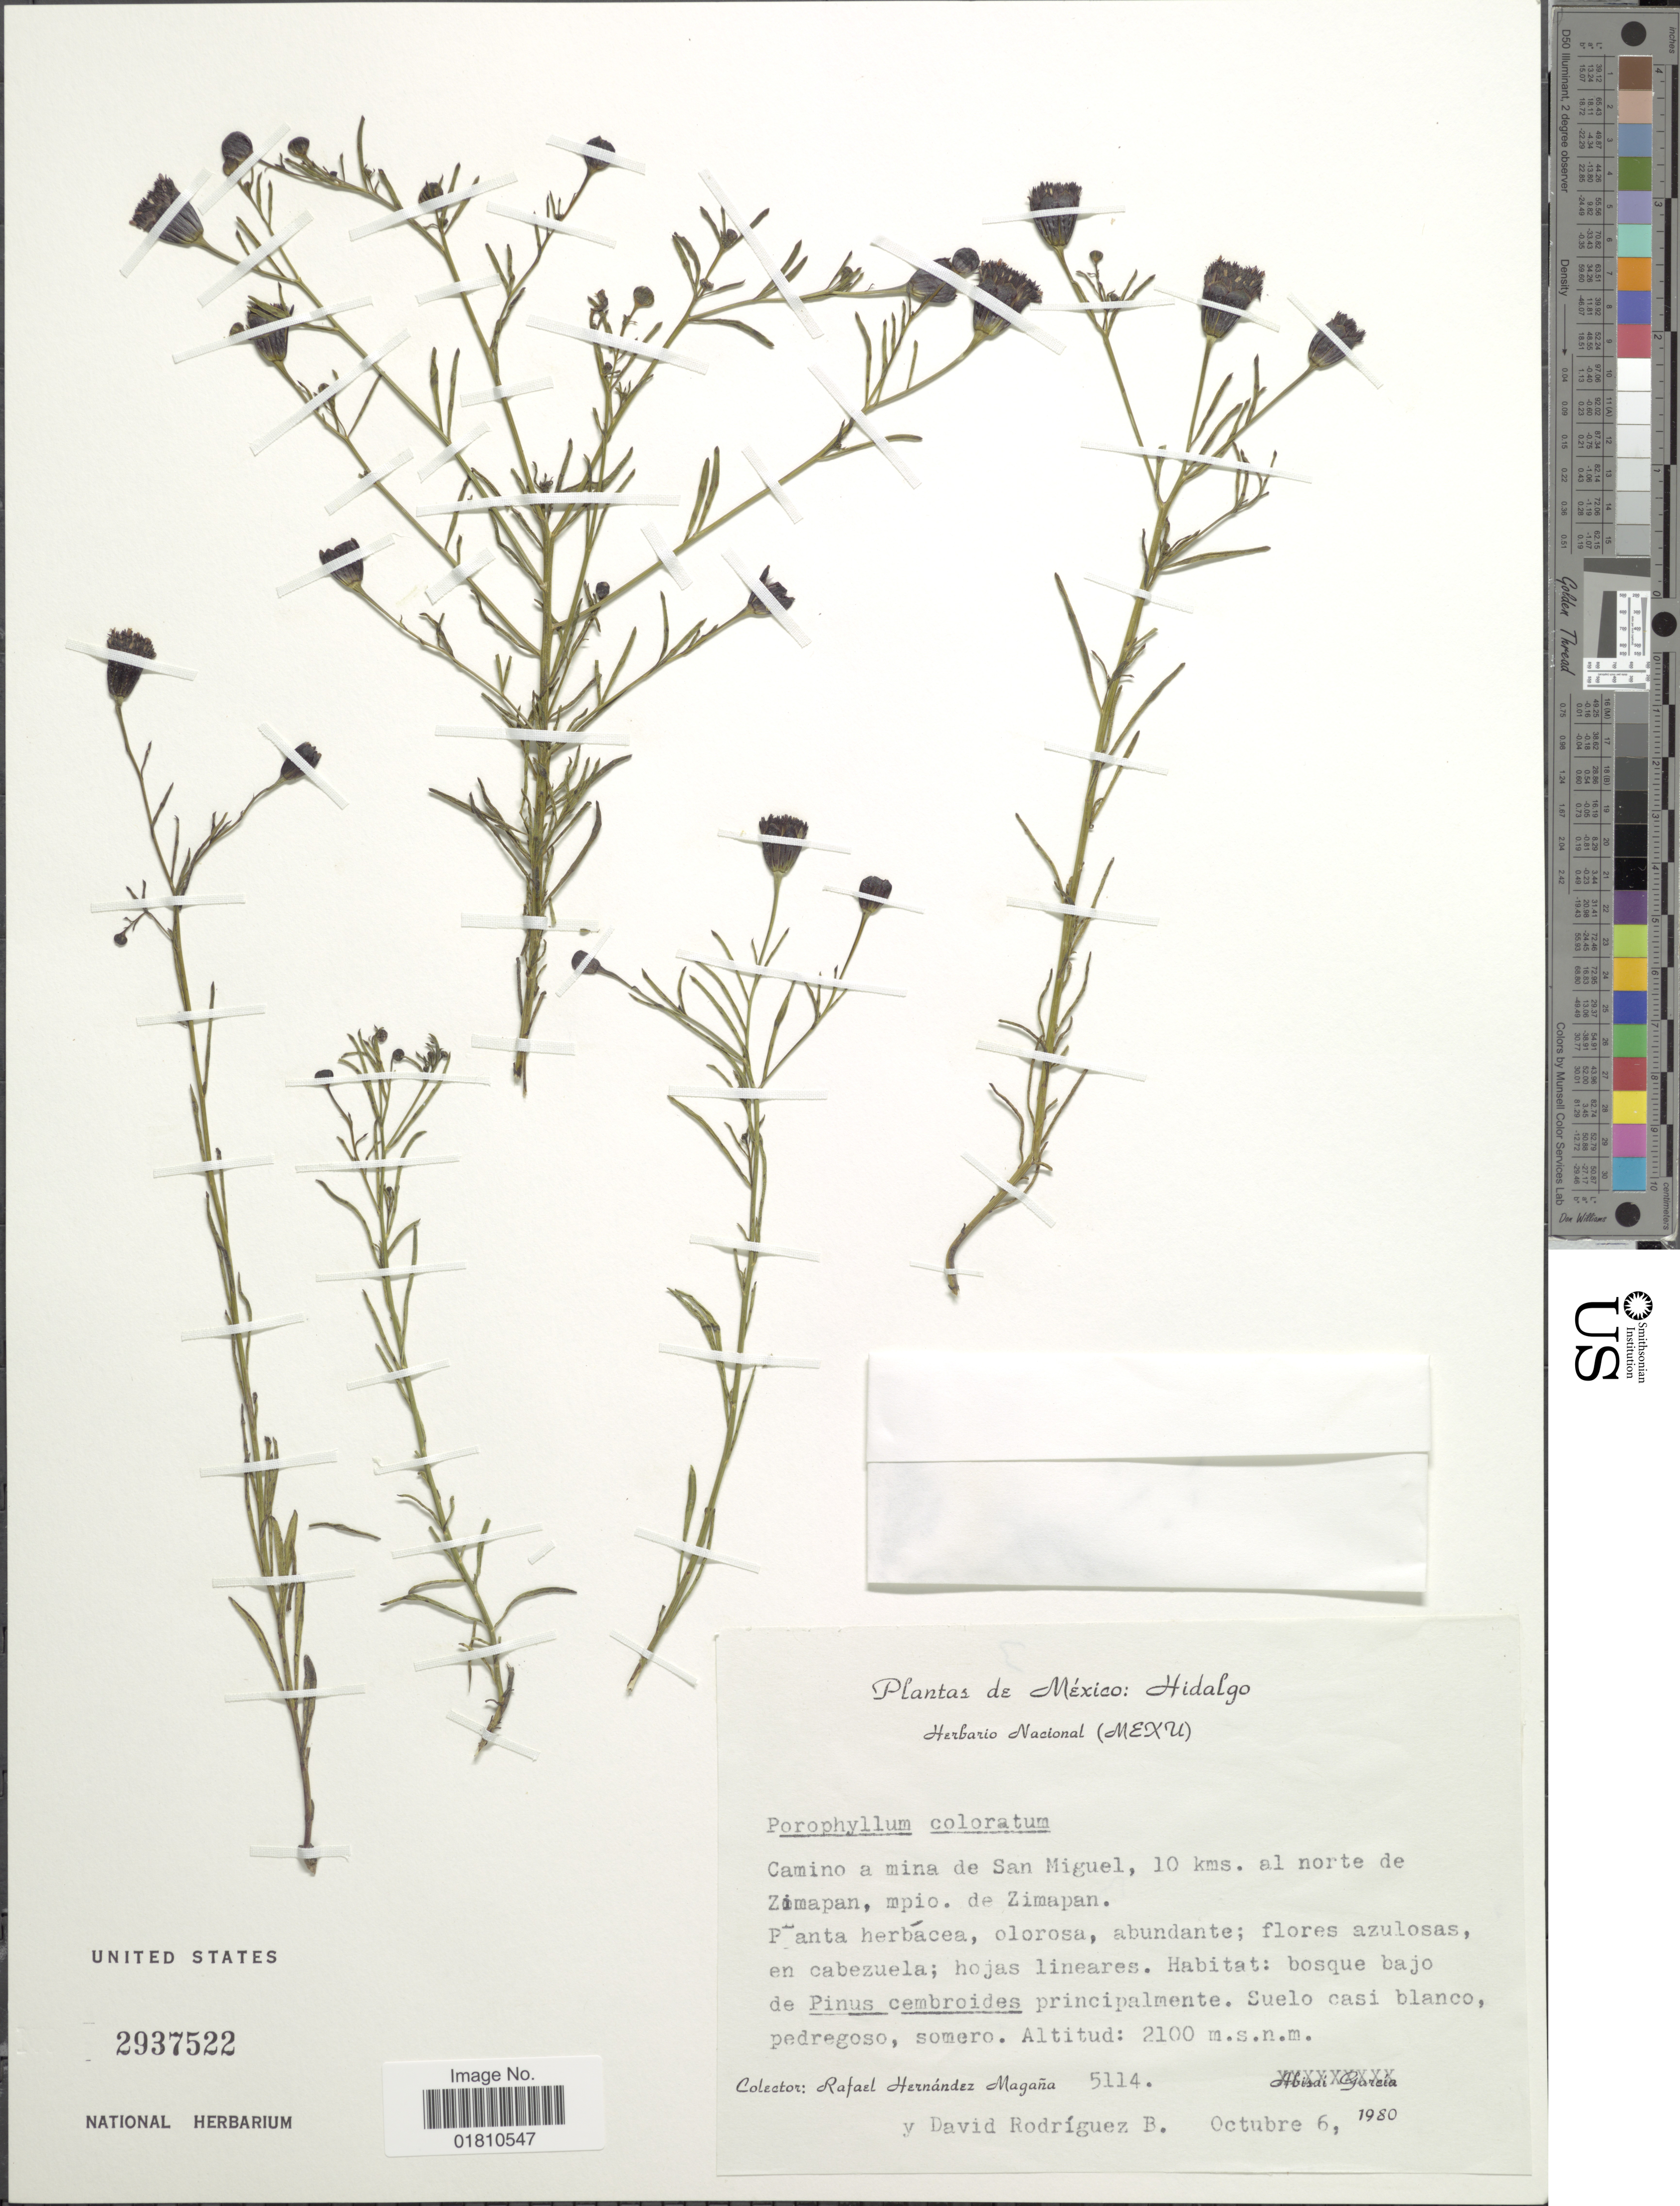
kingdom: Plantae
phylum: Tracheophyta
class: Magnoliopsida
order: Asterales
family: Asteraceae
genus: Porophyllum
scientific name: Porophyllum coloratum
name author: (Kunth) DC.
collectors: R. Hernández-M. & D. Rodríguez B.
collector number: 5114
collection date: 1980-10-06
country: Mexico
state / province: Hidalgo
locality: Camino a Minas de San Miguel, 10 km. al Norte de Zimapan, Mpio. de Zimapan.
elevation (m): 2100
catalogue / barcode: US 2937522